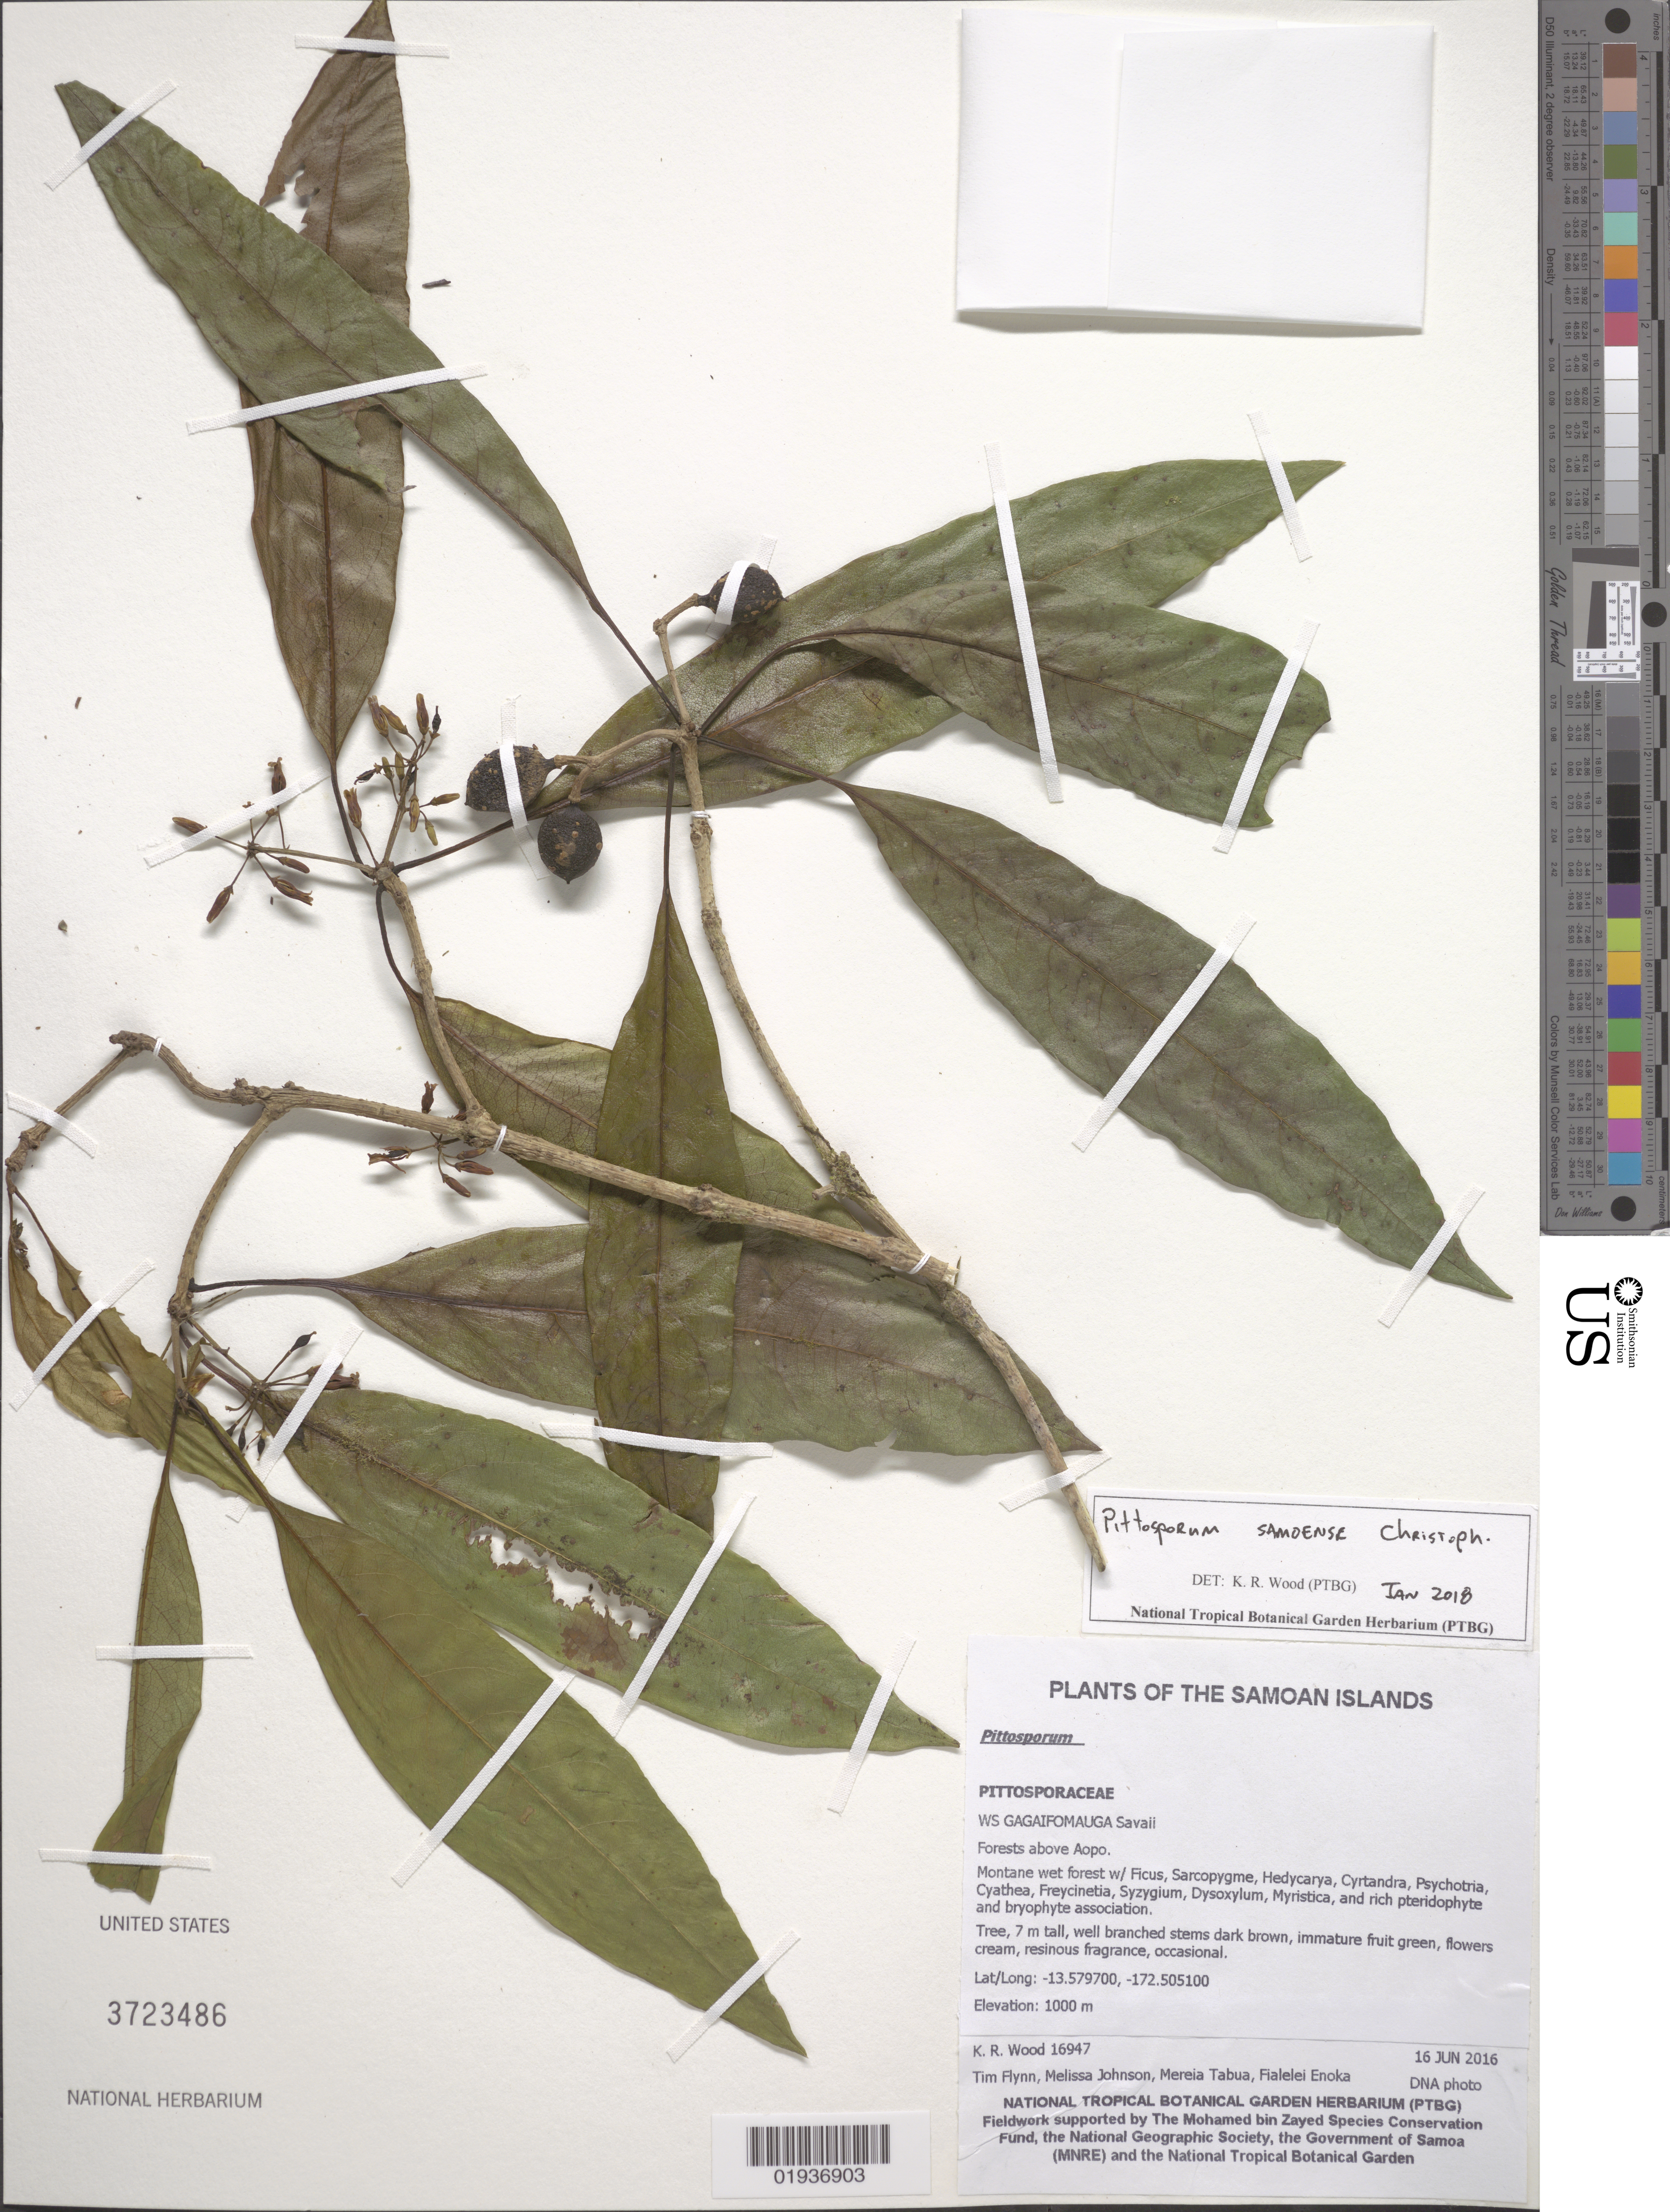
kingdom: Plantae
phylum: Tracheophyta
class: Magnoliopsida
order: Apiales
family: Pittosporaceae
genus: Pittosporum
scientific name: Pittosporum samoense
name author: Christoph.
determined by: Wood, Kenneth R.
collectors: K. R. Wood, T. W. Flynn, M. Johnson, M. Tabua & F. Enoka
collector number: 16947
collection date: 2016-06-16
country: Samoa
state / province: Gagaifomauga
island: Savai'i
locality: Savaii, forests above Aopo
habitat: Montane wet forest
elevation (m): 1000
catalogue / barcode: US 3723486